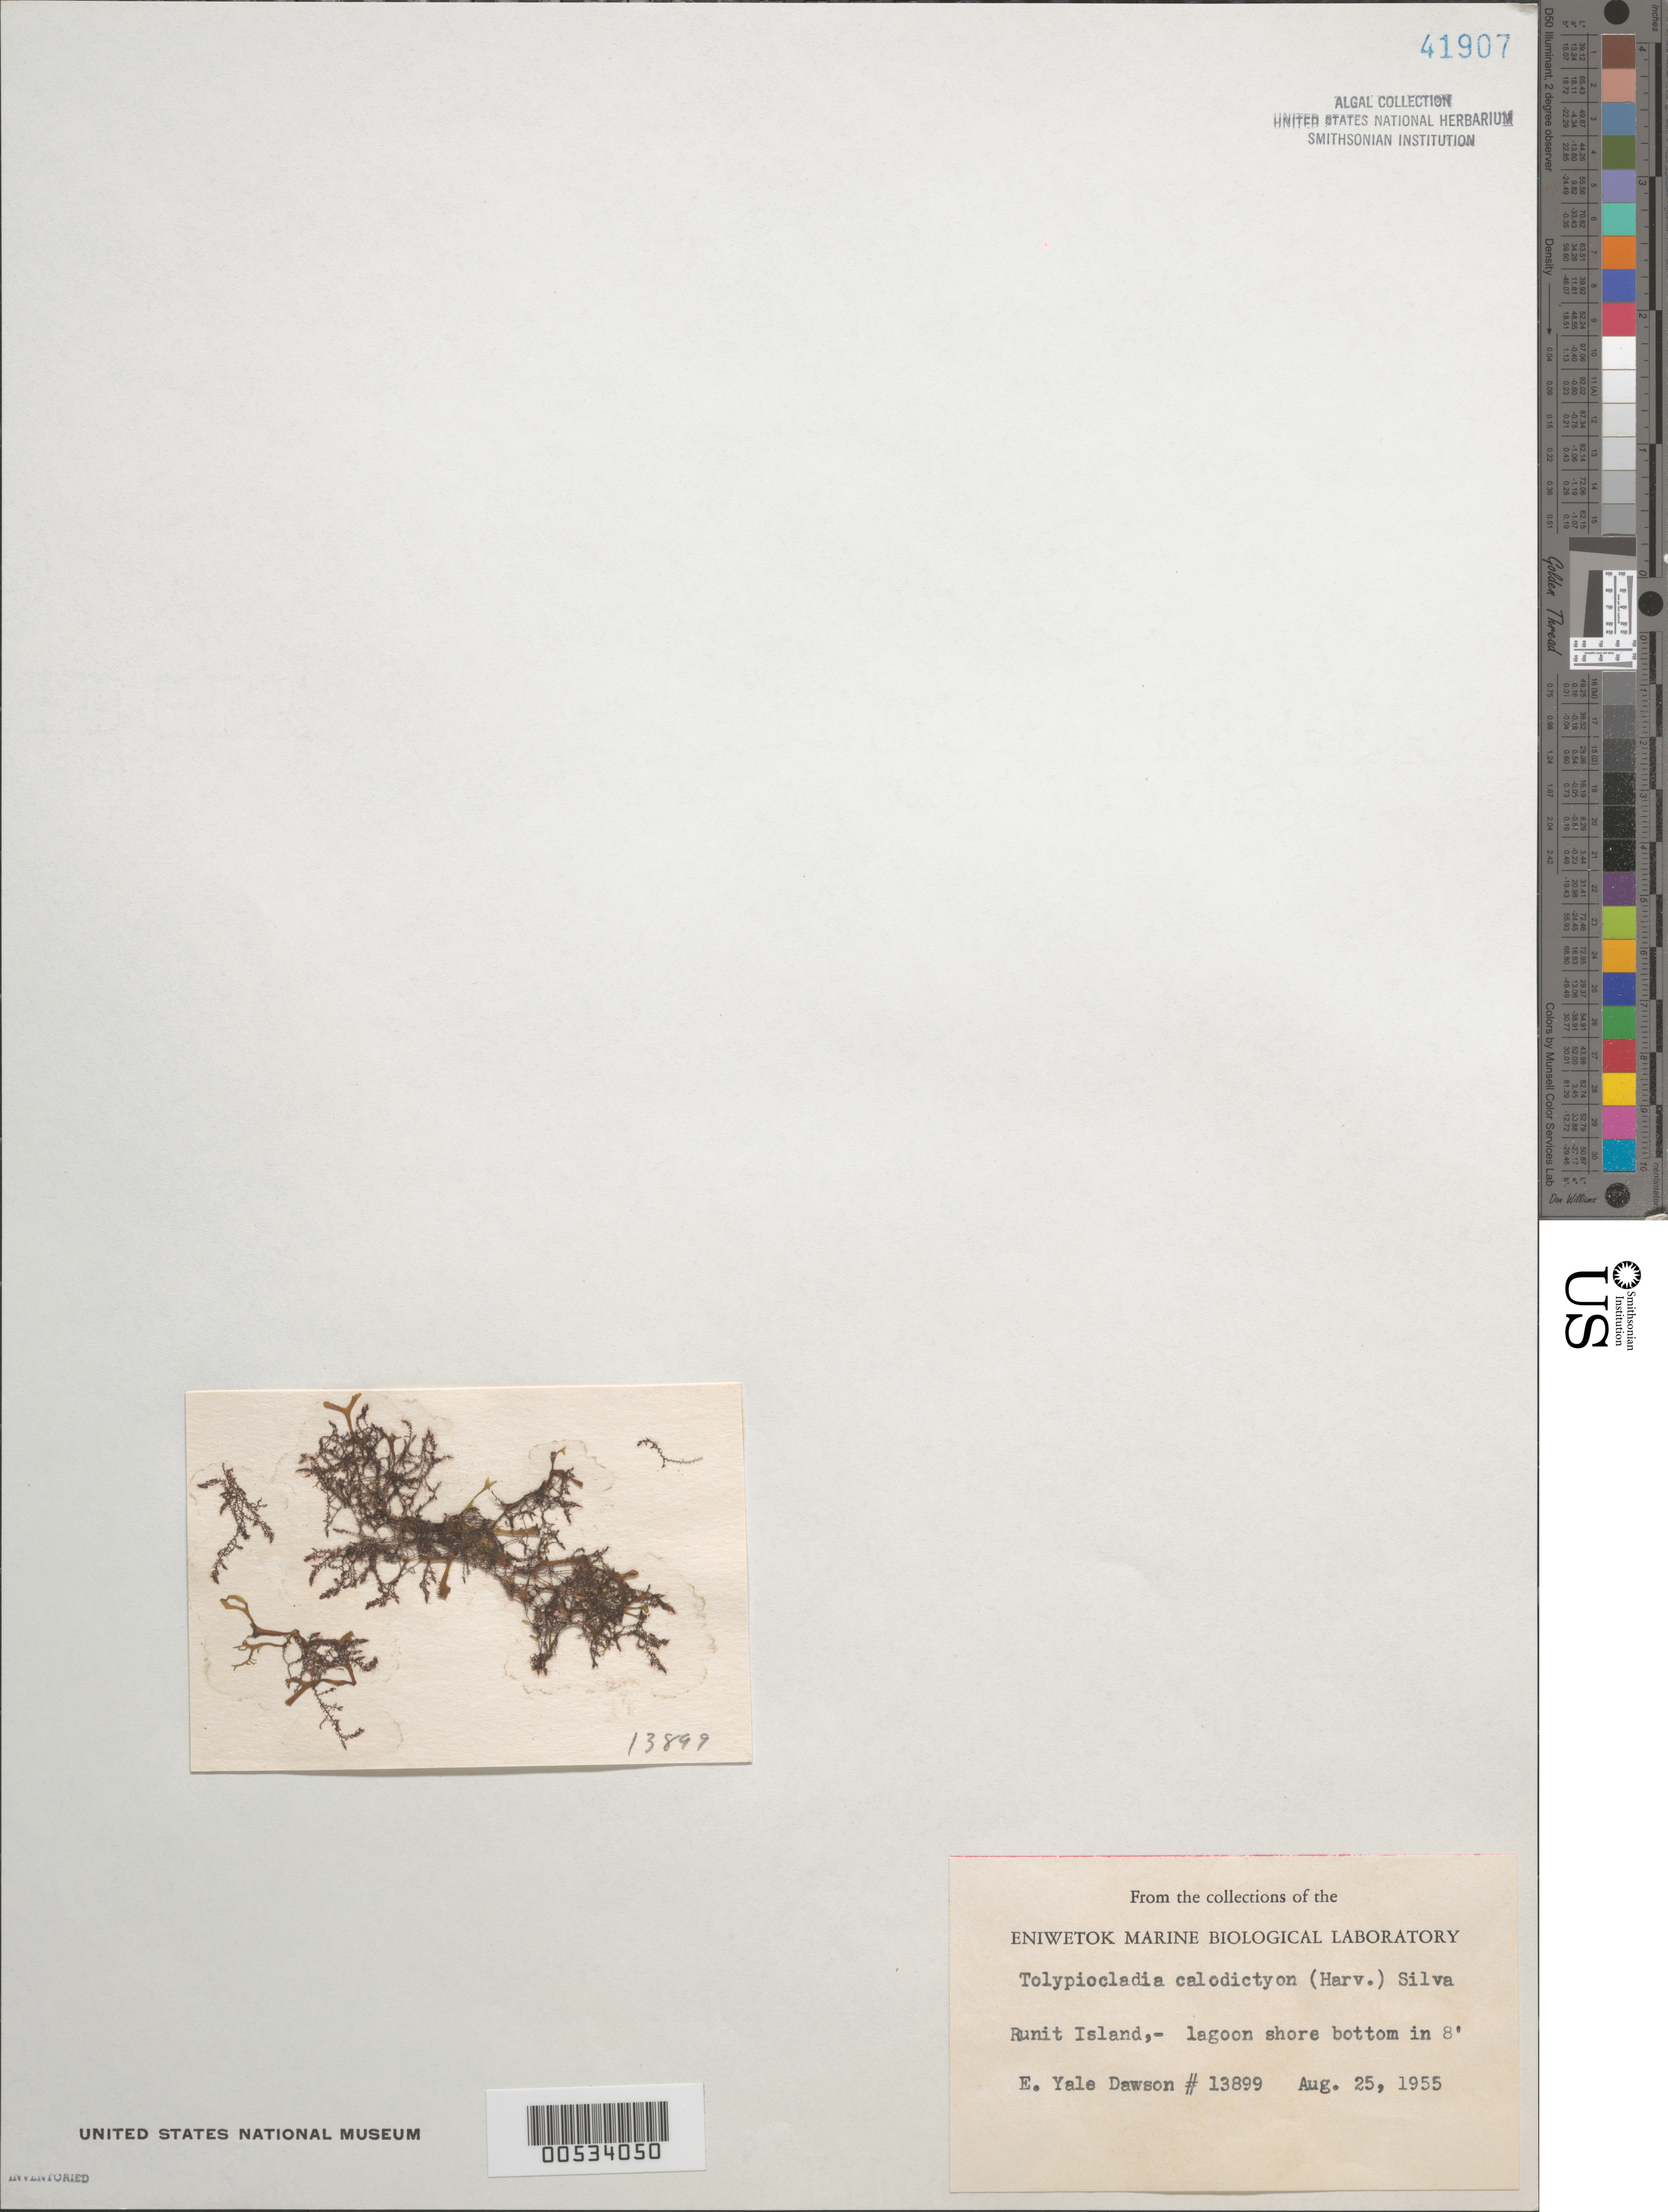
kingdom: Plantae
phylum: Rhodophyta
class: Florideophyceae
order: Ceramiales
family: Rhodomelaceae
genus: Tolypiocladia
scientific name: Tolypiocladia calodictyon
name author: (Harv. ex Kütz.) P.C. Silva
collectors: E. Y. Dawson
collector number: EYD 13899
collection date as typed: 25 Aug 1955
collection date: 1955-08-25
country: Marshall Islands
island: Enewetak [Eniwetok] Atoll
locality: Runit Islet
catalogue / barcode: US 41907